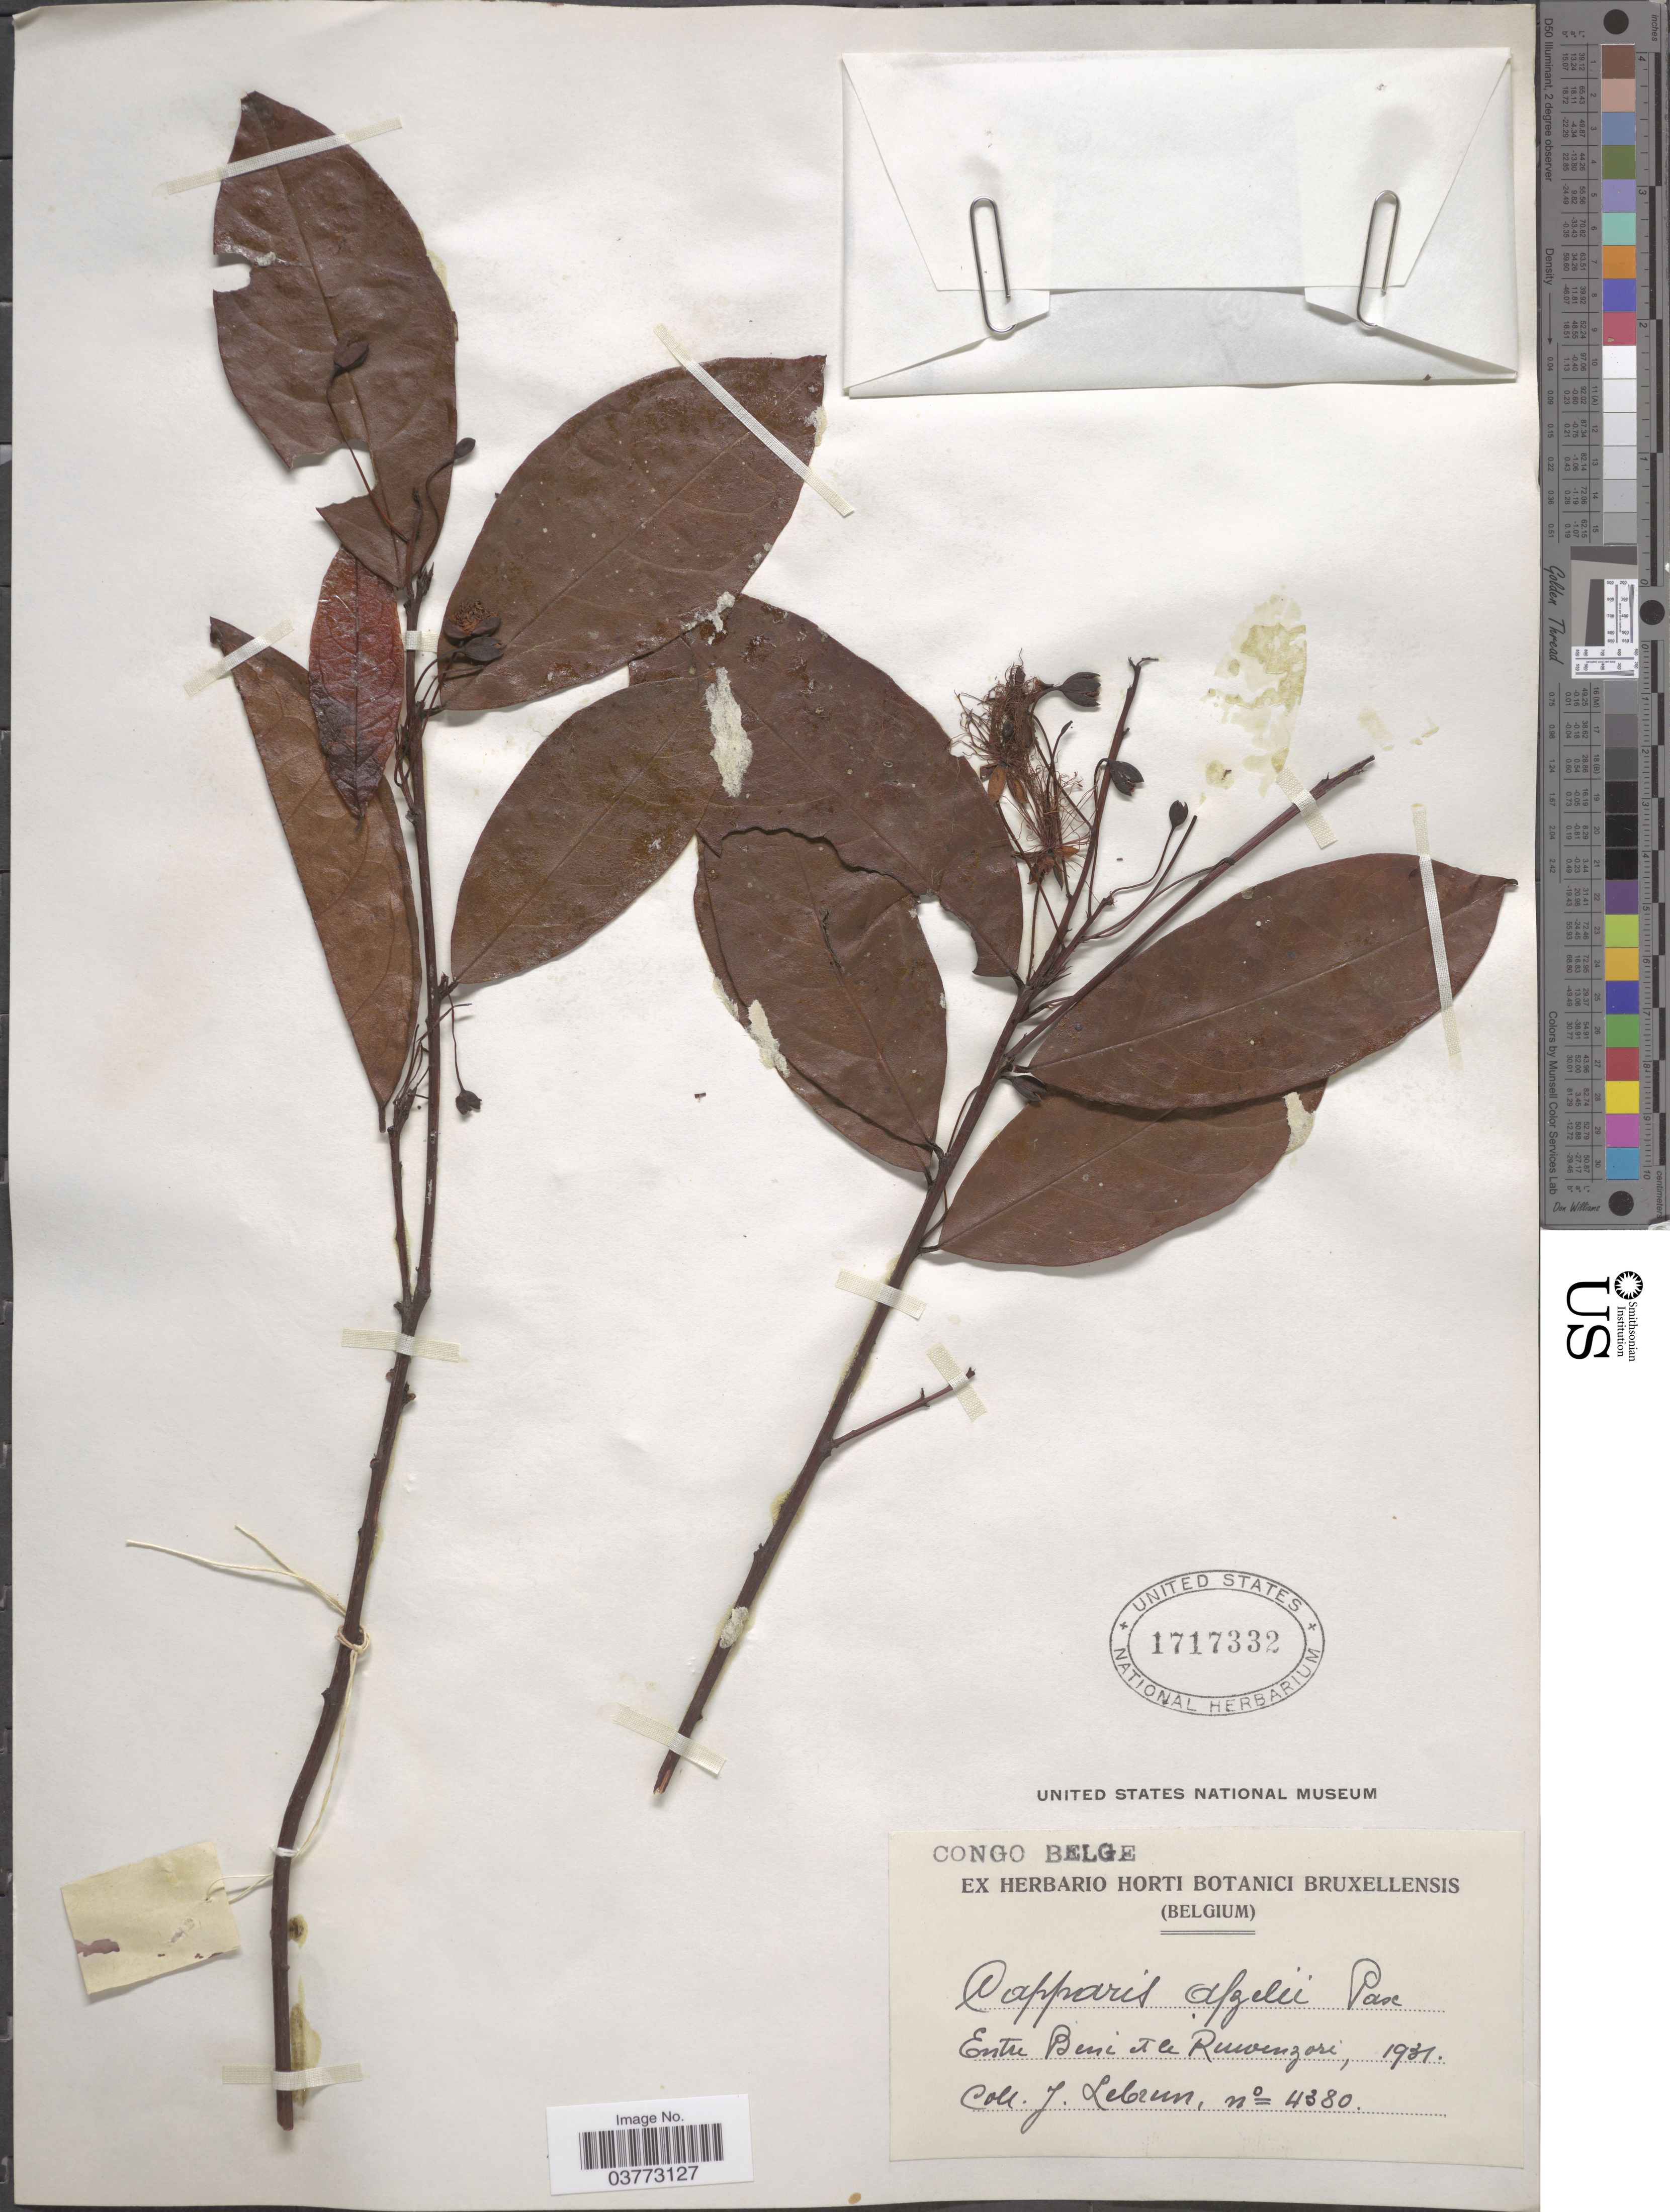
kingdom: Plantae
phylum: Tracheophyta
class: Magnoliopsida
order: Brassicales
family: Capparaceae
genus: Capparis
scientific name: Capparis afzelii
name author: DC.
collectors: J. A. Lebrun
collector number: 4380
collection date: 1931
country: Congo, Democratic Republic of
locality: Congo Belge. Entre Beni et le Ruwenzori.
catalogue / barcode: US 1717332